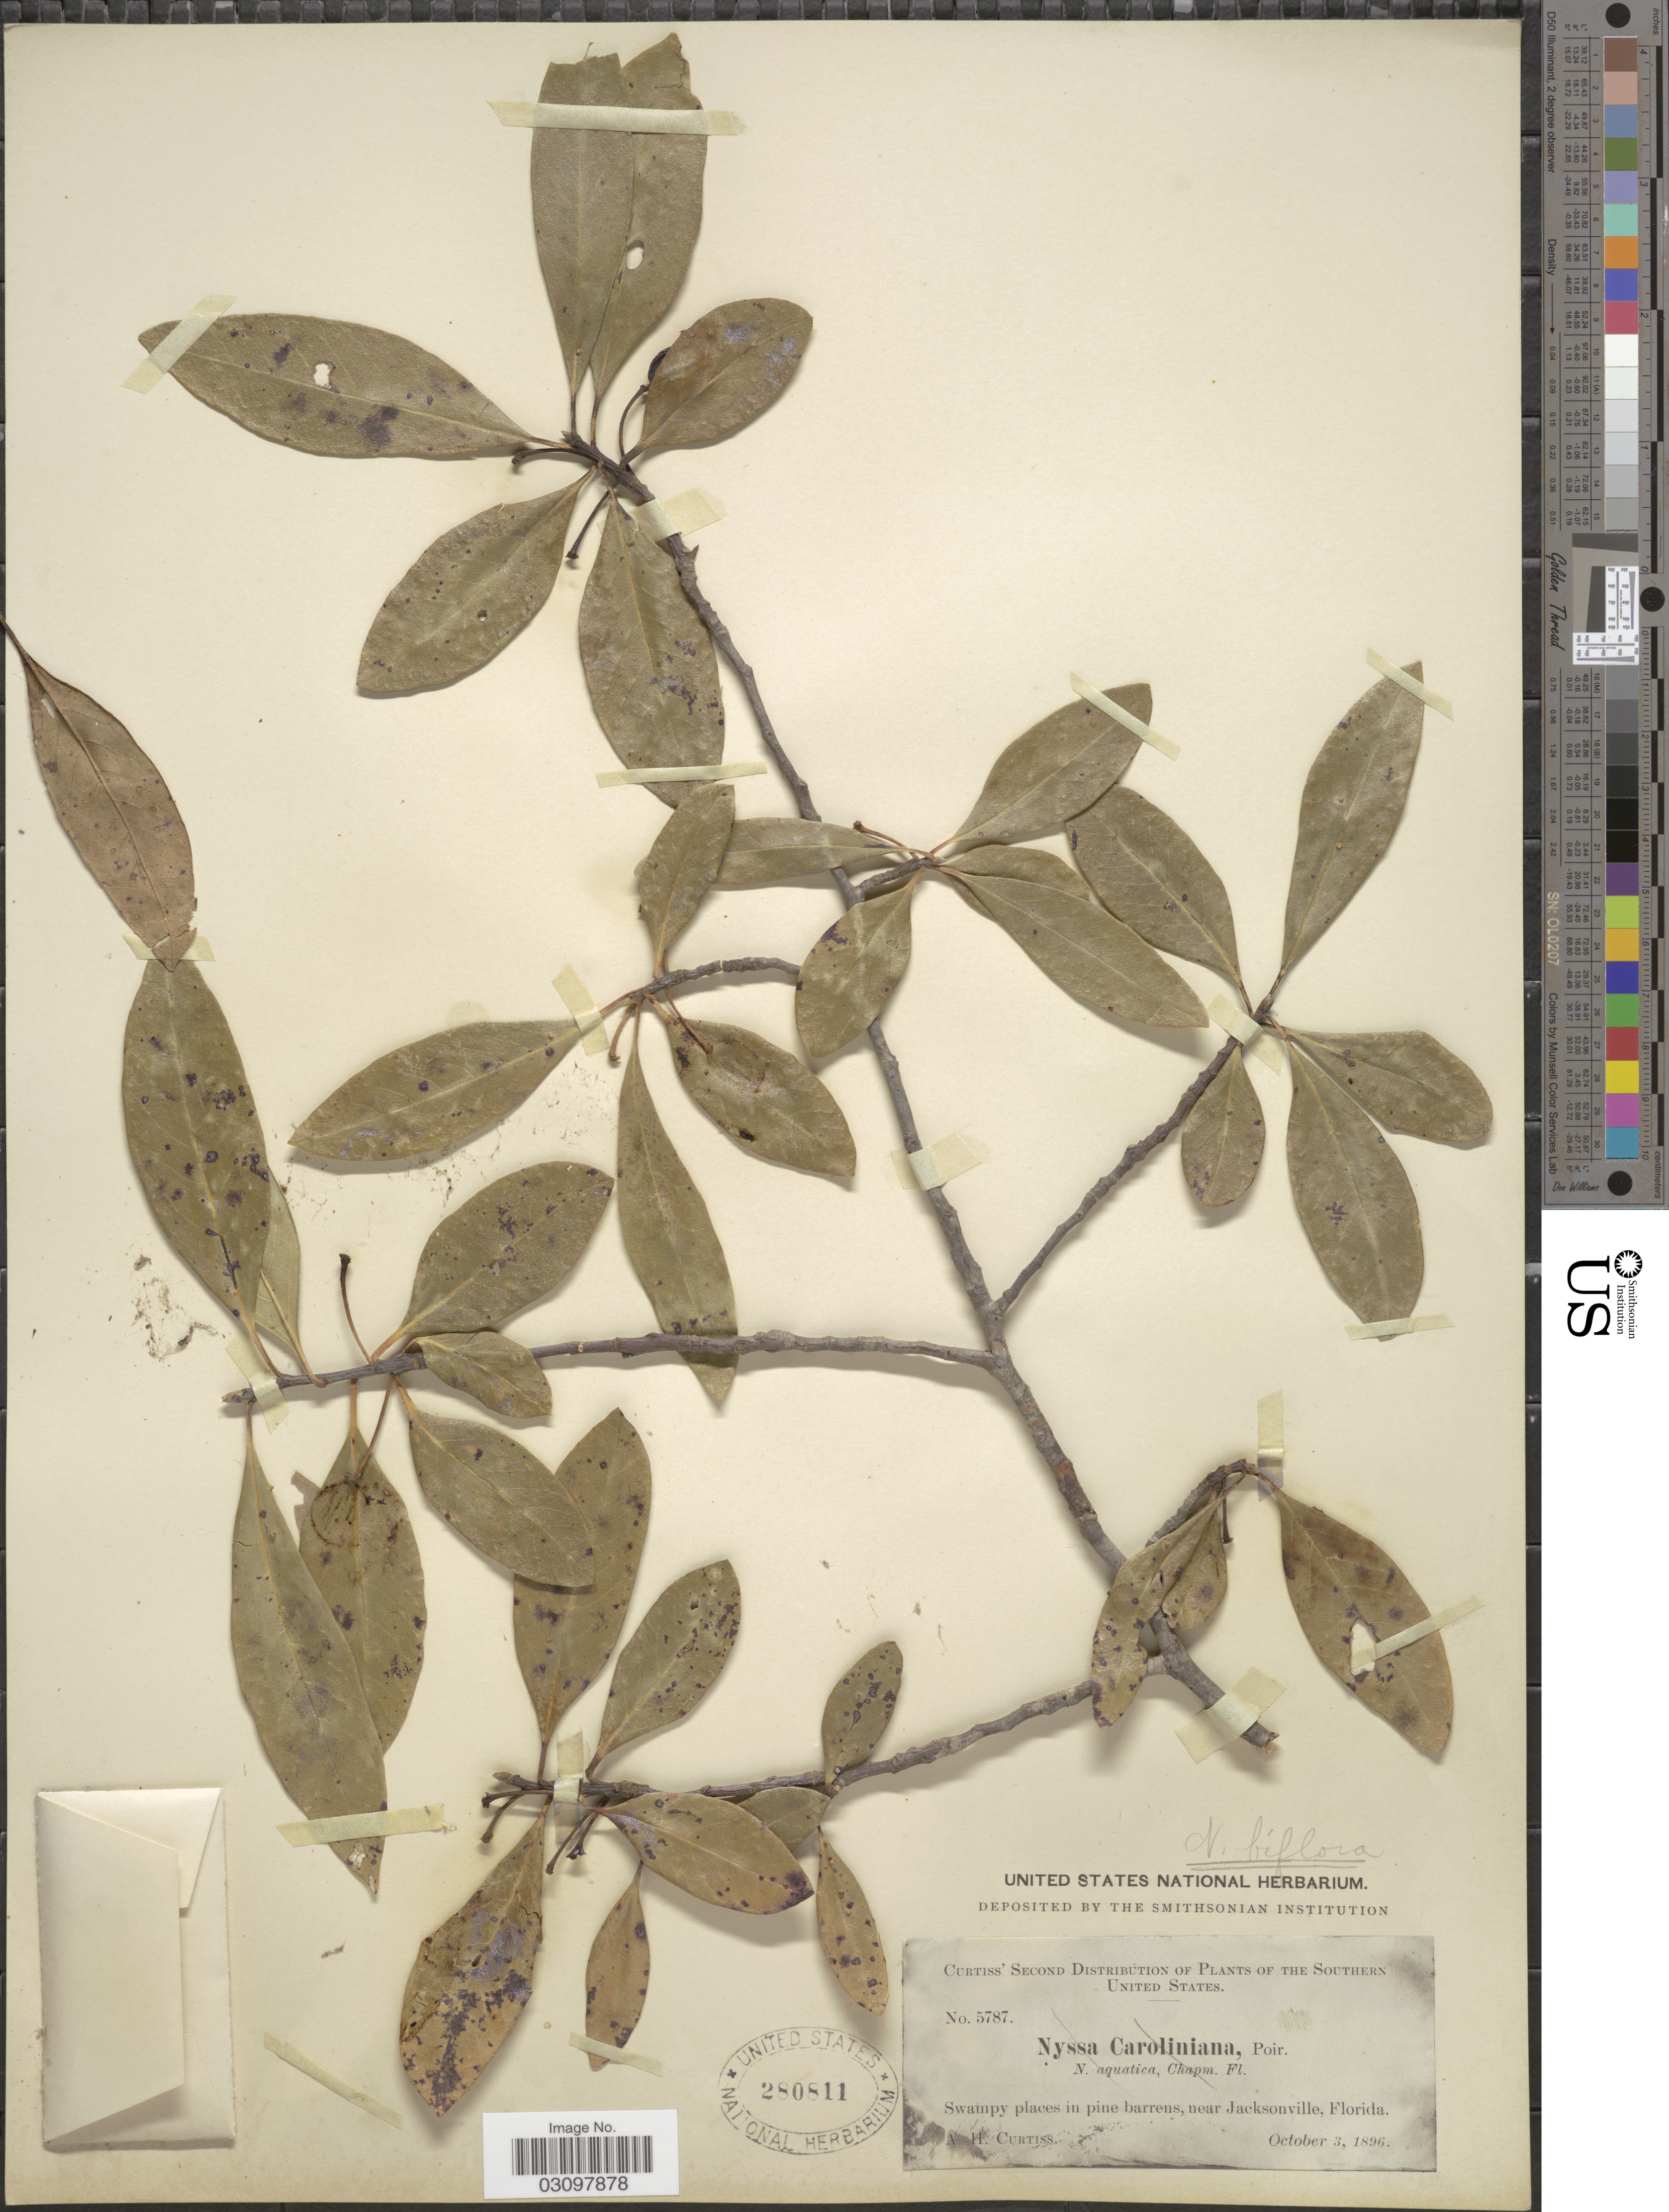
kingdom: Plantae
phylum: Tracheophyta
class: Magnoliopsida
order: Cornales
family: Nyssaceae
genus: Nyssa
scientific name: Nyssa biflora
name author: Walter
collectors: A. H. Curtiss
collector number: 5787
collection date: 1896-10-03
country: United States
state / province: Florida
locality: Southern United States. Near Jacksonville.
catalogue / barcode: US 280811